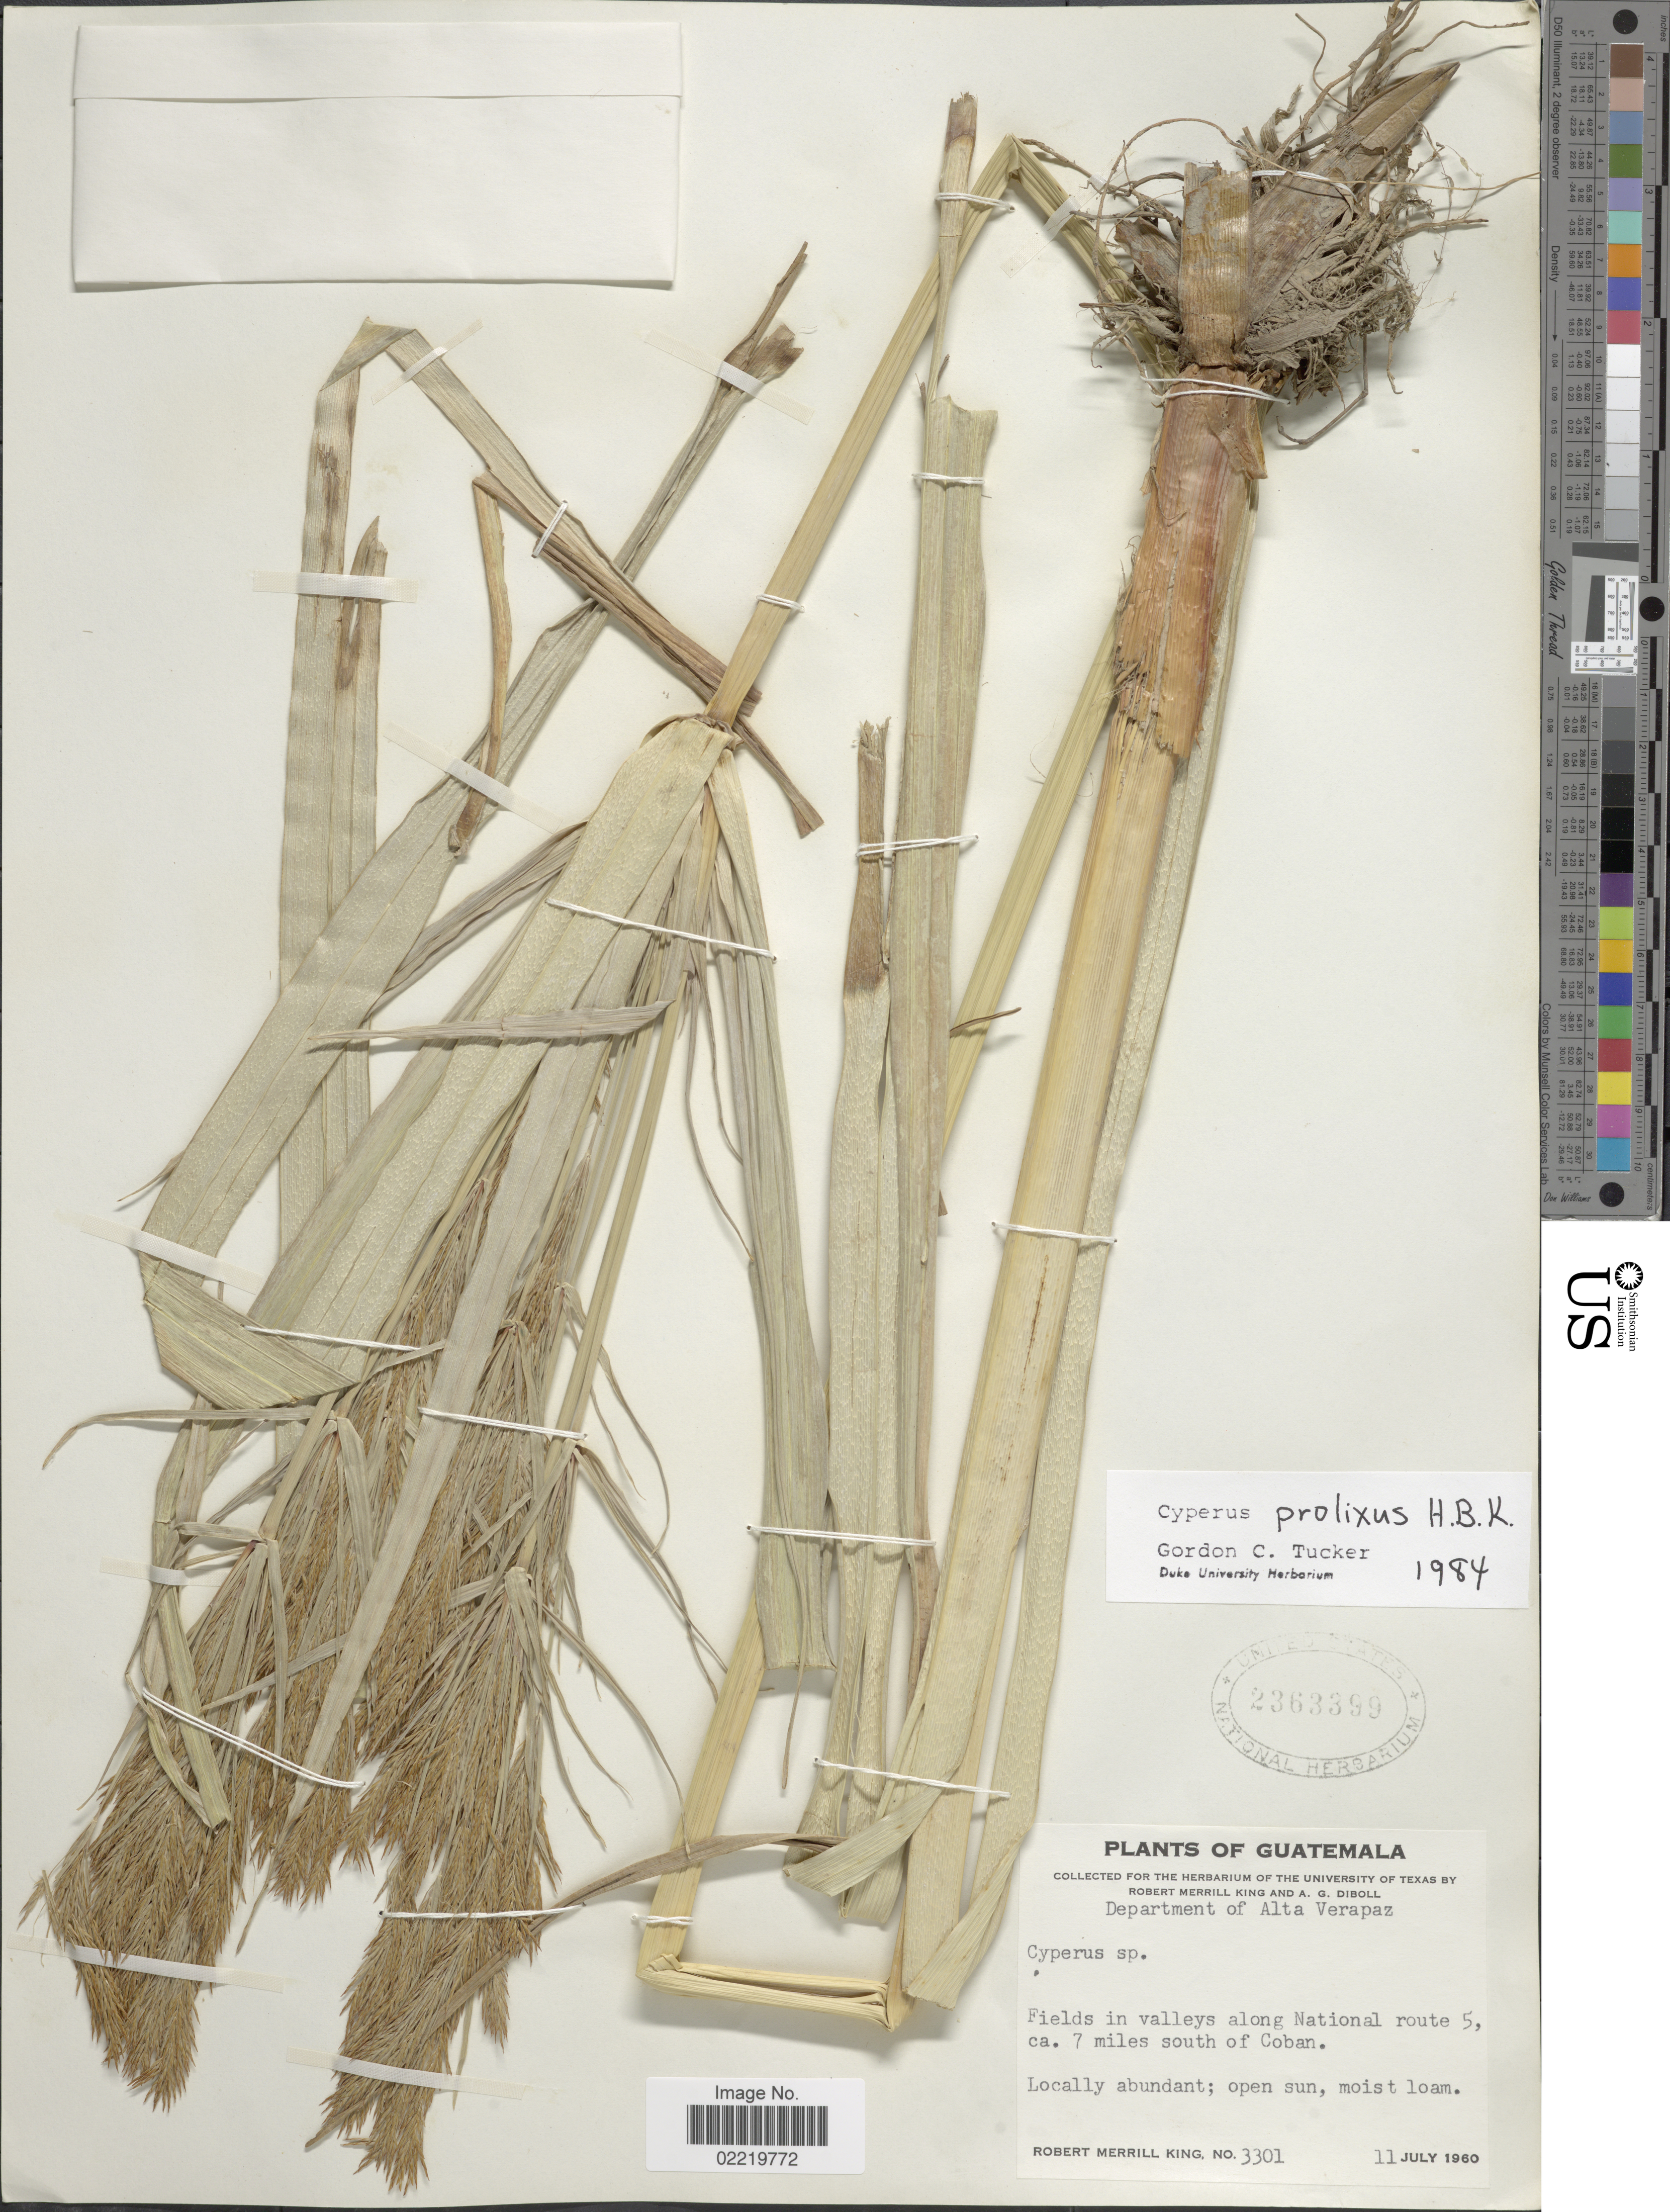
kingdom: Plantae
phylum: Tracheophyta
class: Liliopsida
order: Poales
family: Cyperaceae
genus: Cyperus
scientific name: Cyperus prolixus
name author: Kunth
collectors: R. M. King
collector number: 3301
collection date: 1960-07-11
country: Guatemala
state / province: Alta Verapaz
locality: Department of Alta Verapaz, Fields in valley along National route 5, ca 7 mile south of Coban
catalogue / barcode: US 2363399